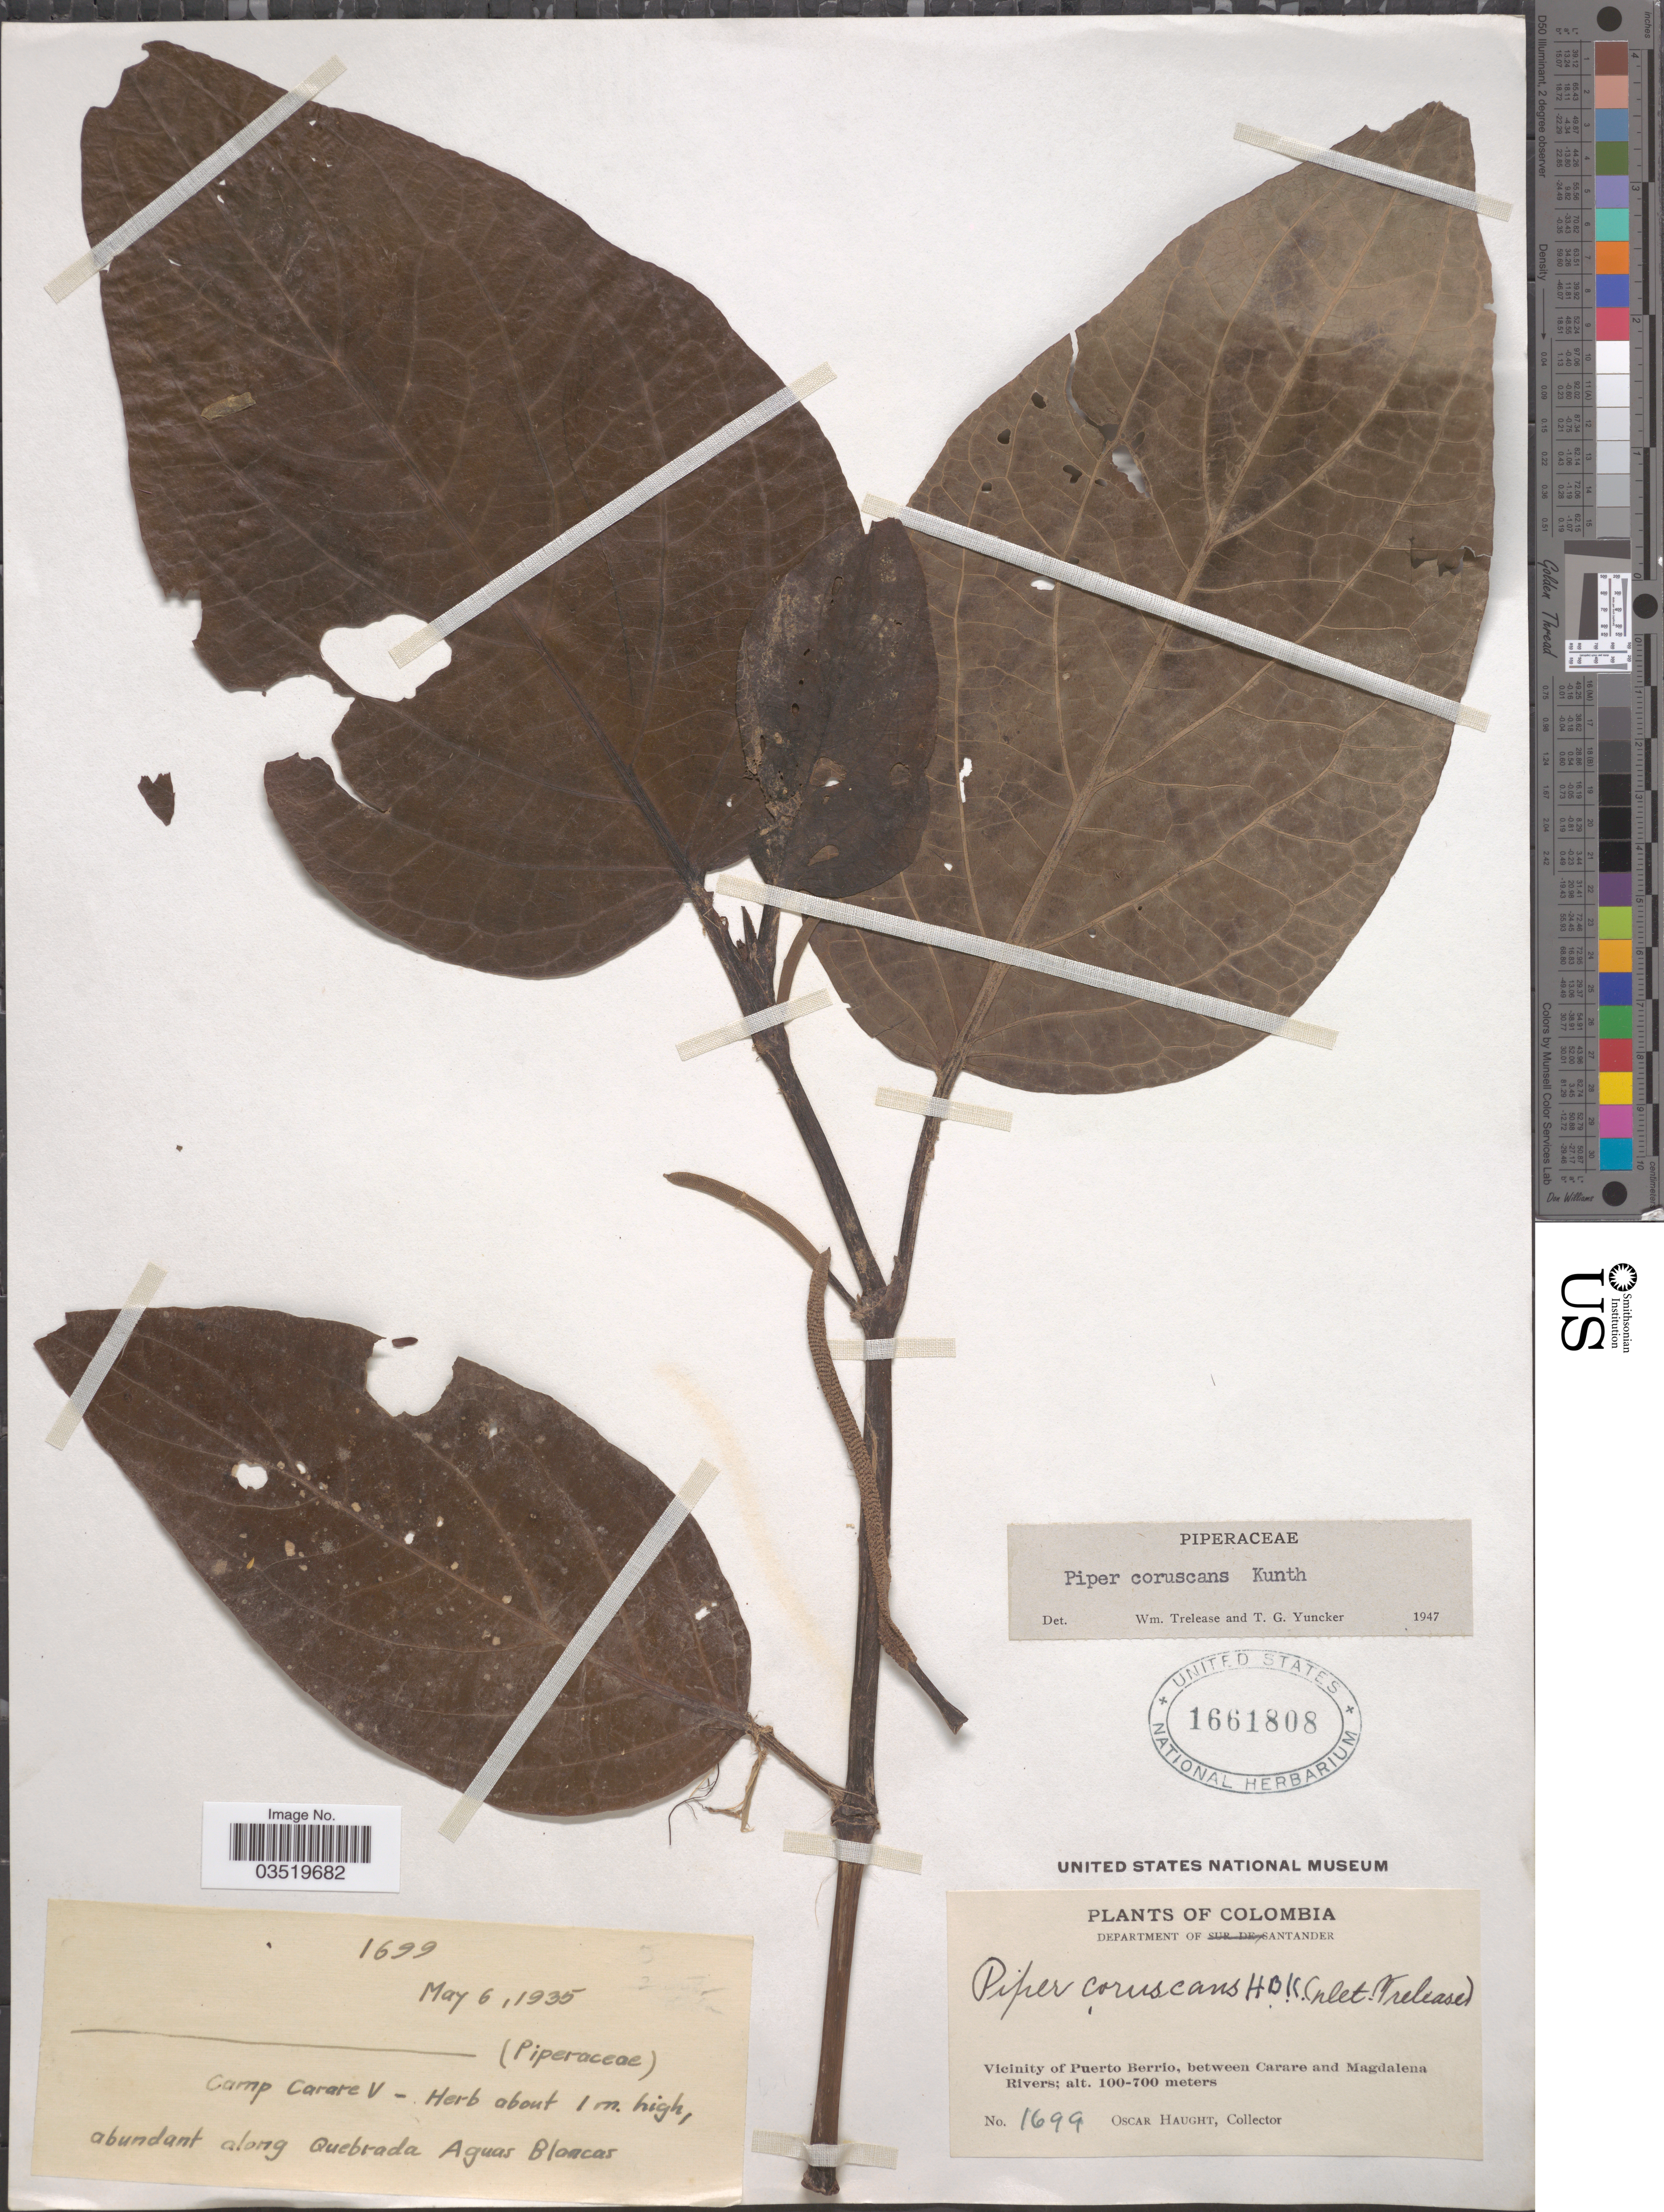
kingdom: Plantae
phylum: Tracheophyta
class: Magnoliopsida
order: Piperales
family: Piperaceae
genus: Piper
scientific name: Piper coruscans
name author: Kunth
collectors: O. L. Haught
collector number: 1699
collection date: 1935-05-06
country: Colombia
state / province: Santander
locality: Department of Santander. Vicinity of Puerto Berrio, between Carare and Magdalena Rivers. Camp Carare V. Abundant along Quebrada Aguas Blancas.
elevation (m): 100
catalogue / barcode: US 1661808